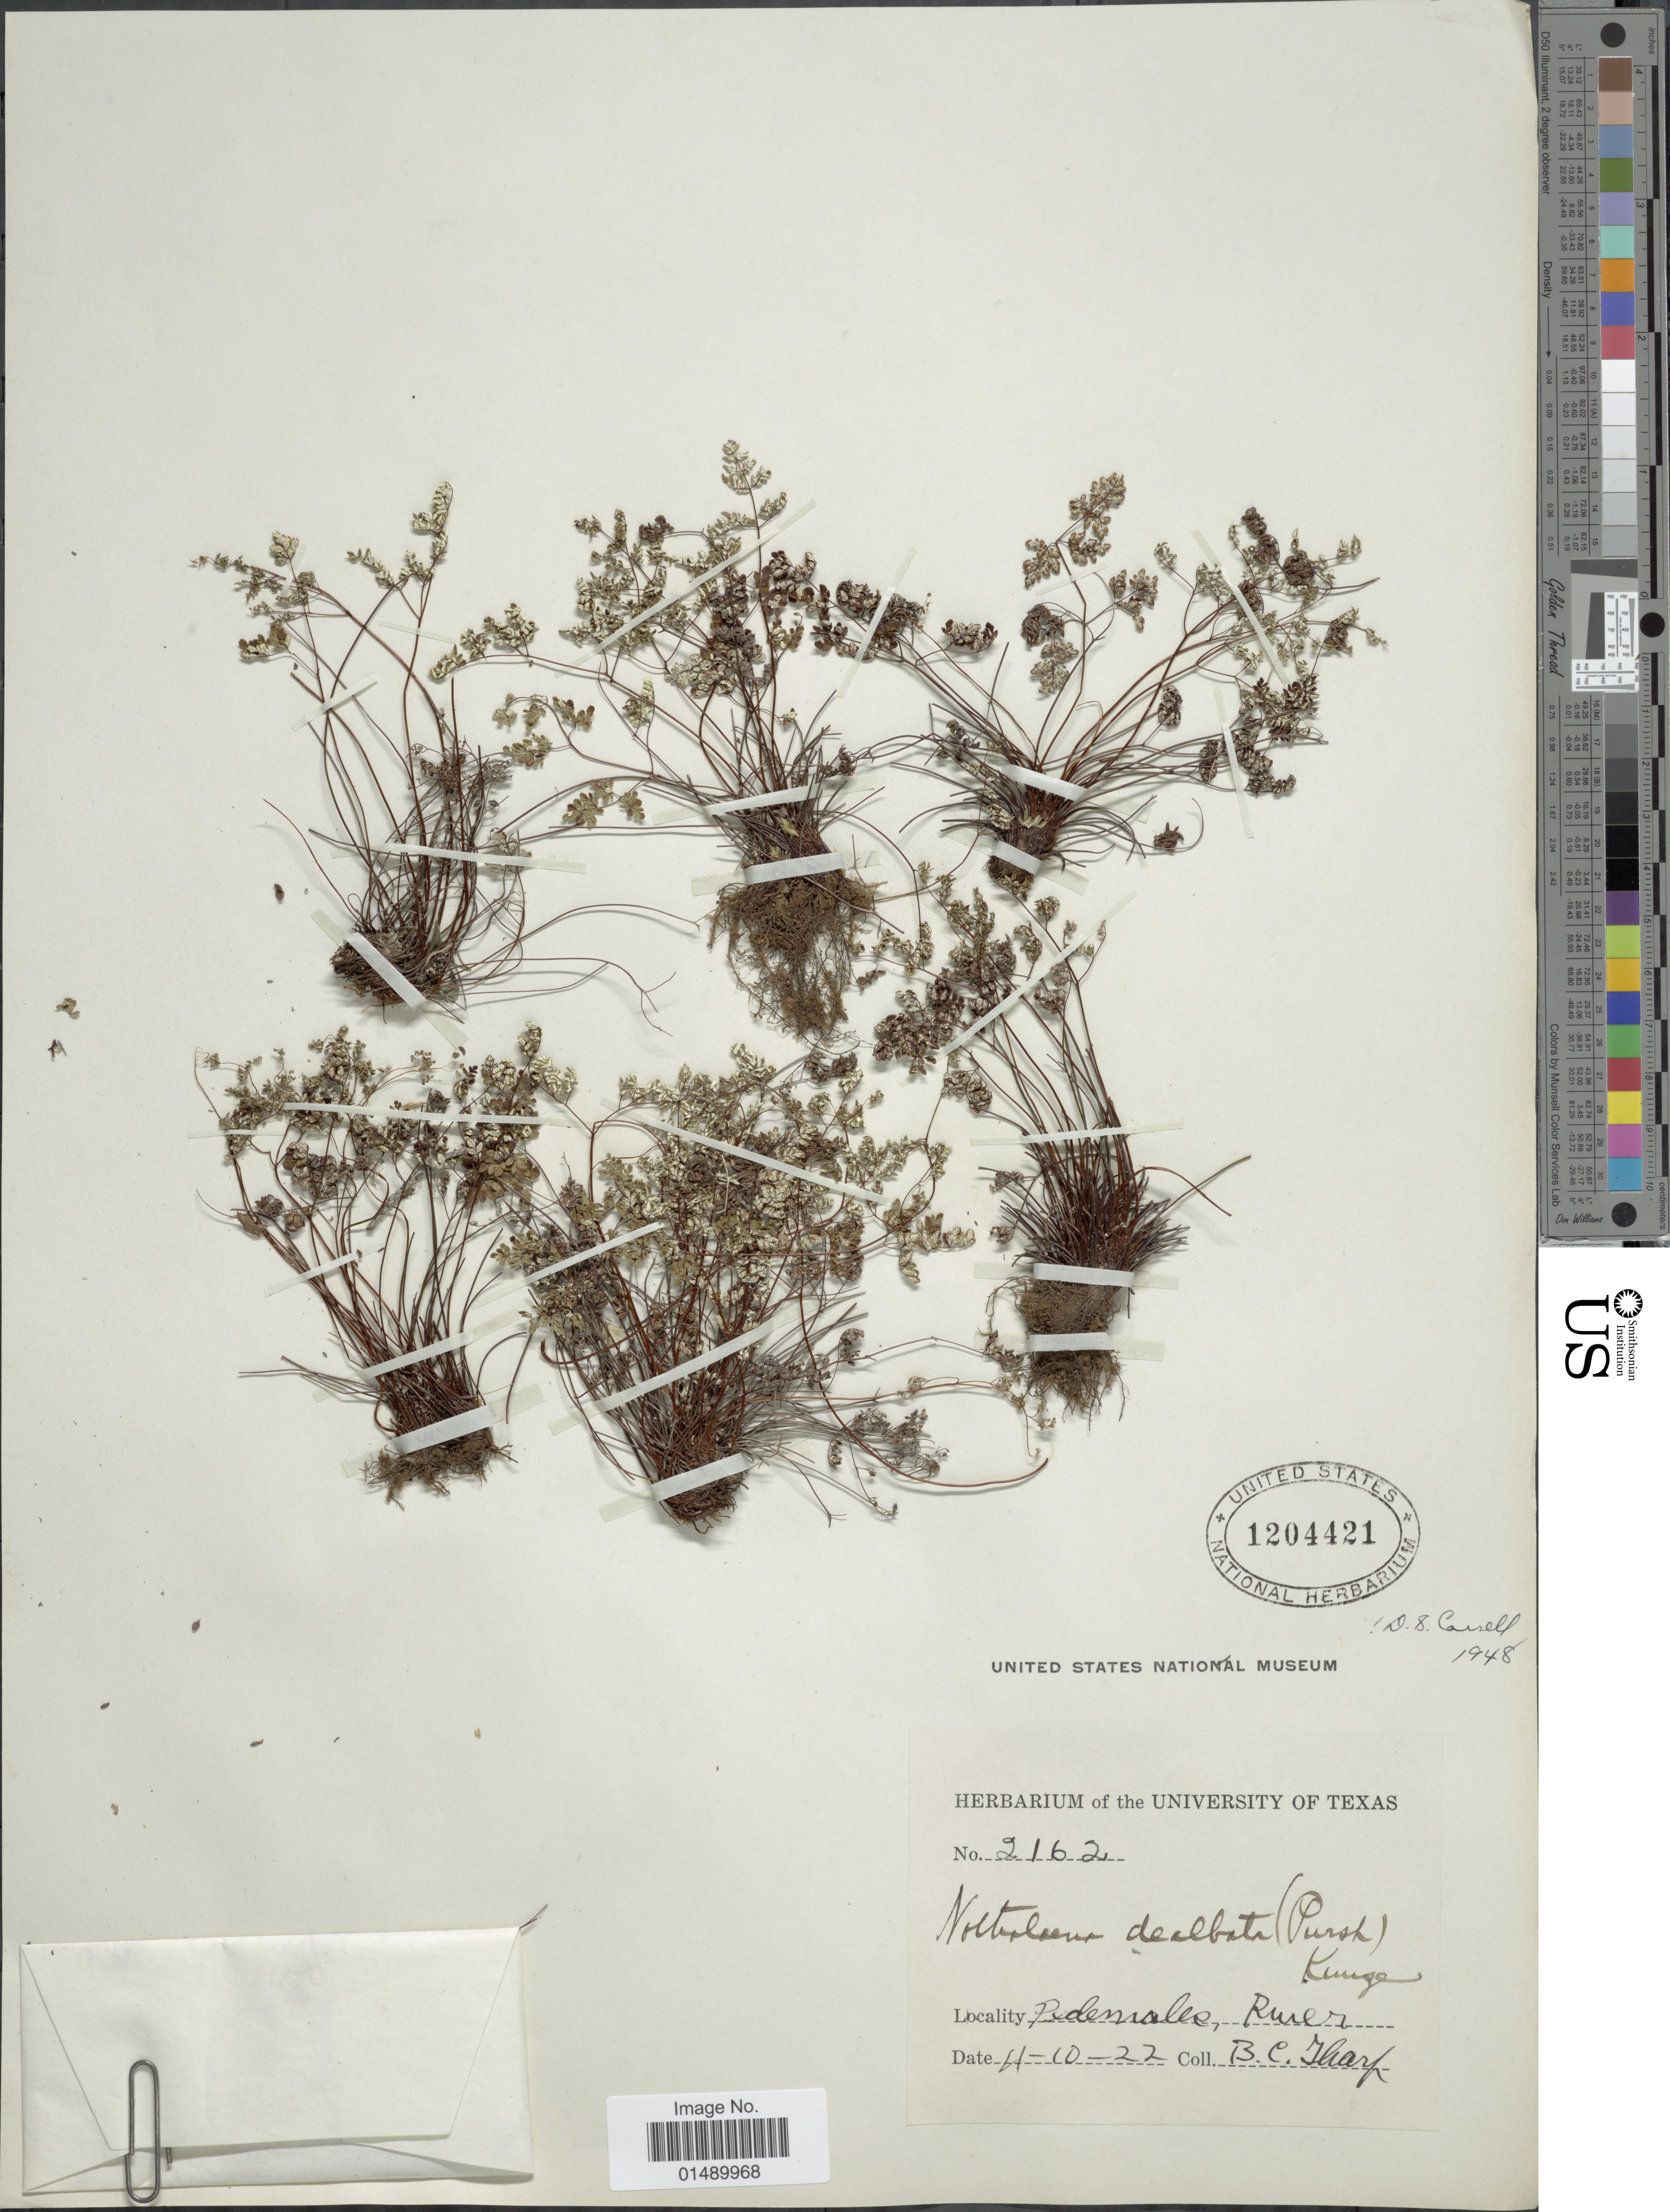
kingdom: Plantae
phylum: Tracheophyta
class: Polypodiopsida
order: Polypodiales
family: Pteridaceae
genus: Argyrochosma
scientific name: Argyrochosma dealbata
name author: (Pursh) Windham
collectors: B. C. Tharp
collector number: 2162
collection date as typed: Transcribed d/m/y: 11/10/22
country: United States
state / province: Texas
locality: Pedernales, River.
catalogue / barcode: US 1204421